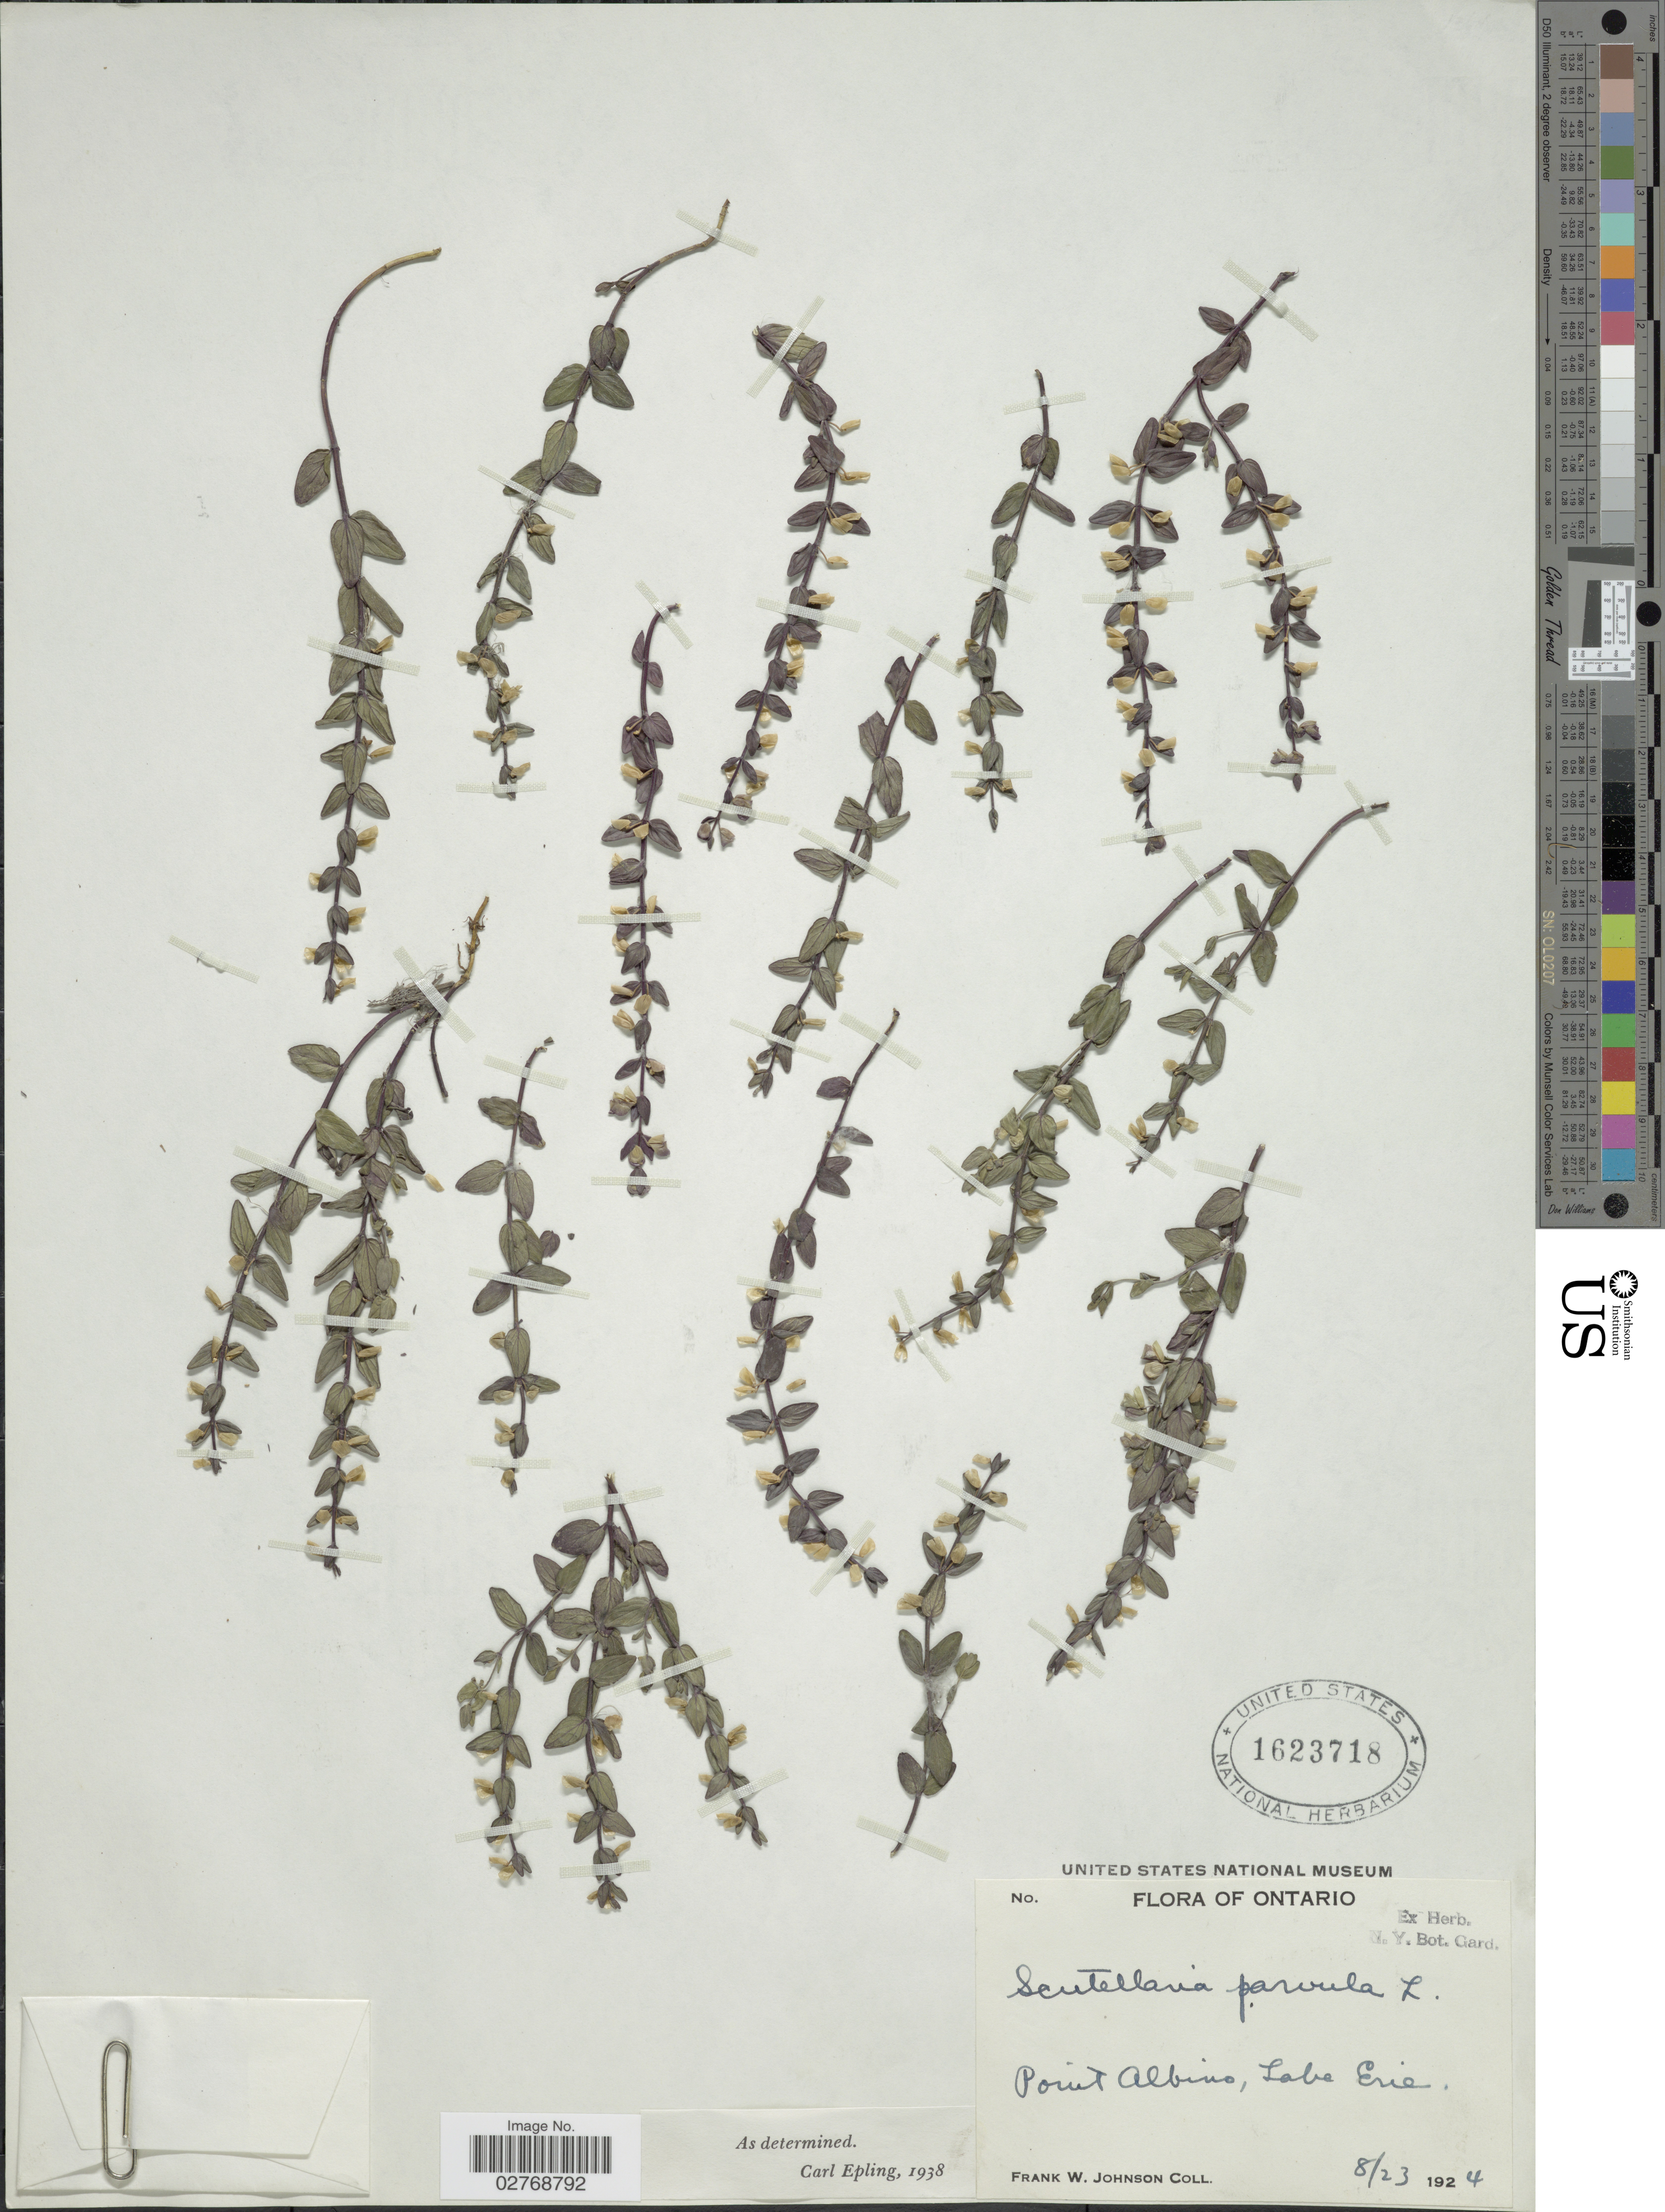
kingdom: Plantae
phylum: Tracheophyta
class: Magnoliopsida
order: Lamiales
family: Lamiaceae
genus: Scutellaria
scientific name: Scutellaria parvula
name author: Michx.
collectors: F. W. Johnson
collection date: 1924-08-23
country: Canada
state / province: Ontario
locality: Point Albino, Lake Erie.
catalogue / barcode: US 1623718